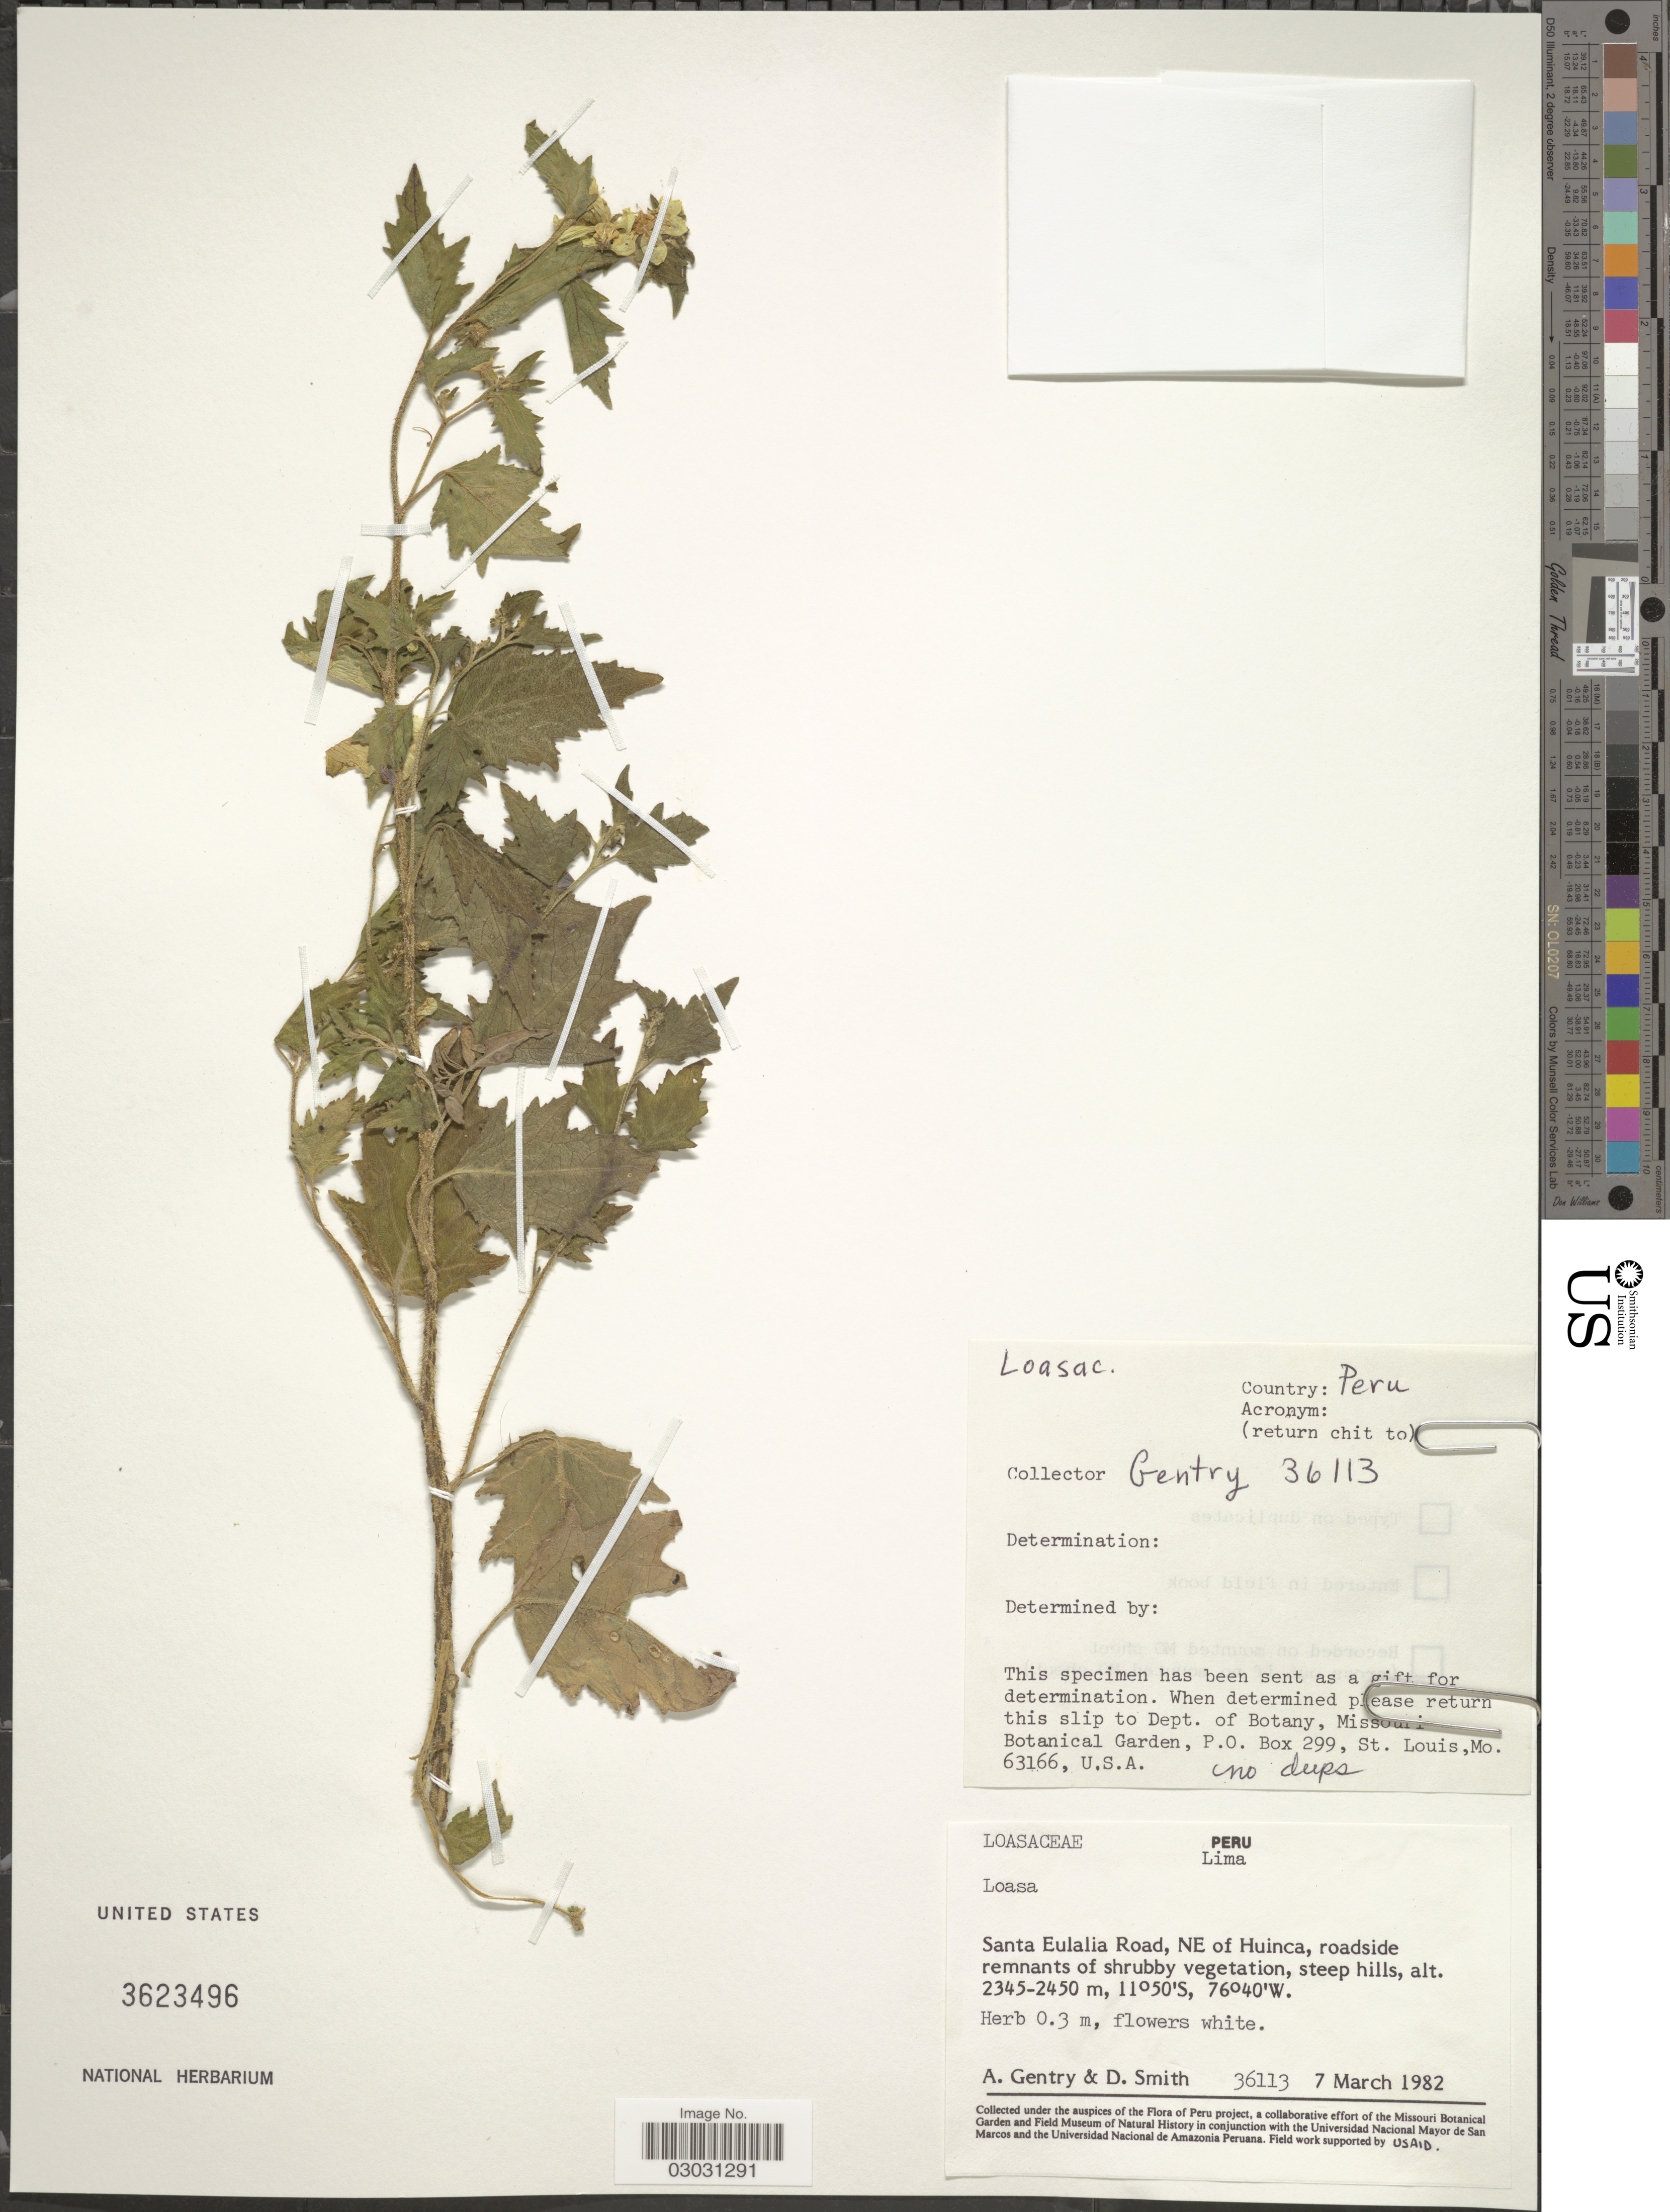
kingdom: Plantae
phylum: Tracheophyta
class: Magnoliopsida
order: Cornales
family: Loasaceae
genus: Loasa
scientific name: Loasa sp.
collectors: A. H. Gentry & D. Smith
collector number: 36113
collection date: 1982-03-07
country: Peru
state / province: Lima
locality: Santa Eulalia Road, NE of Huinca.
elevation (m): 2345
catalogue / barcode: US 3623496